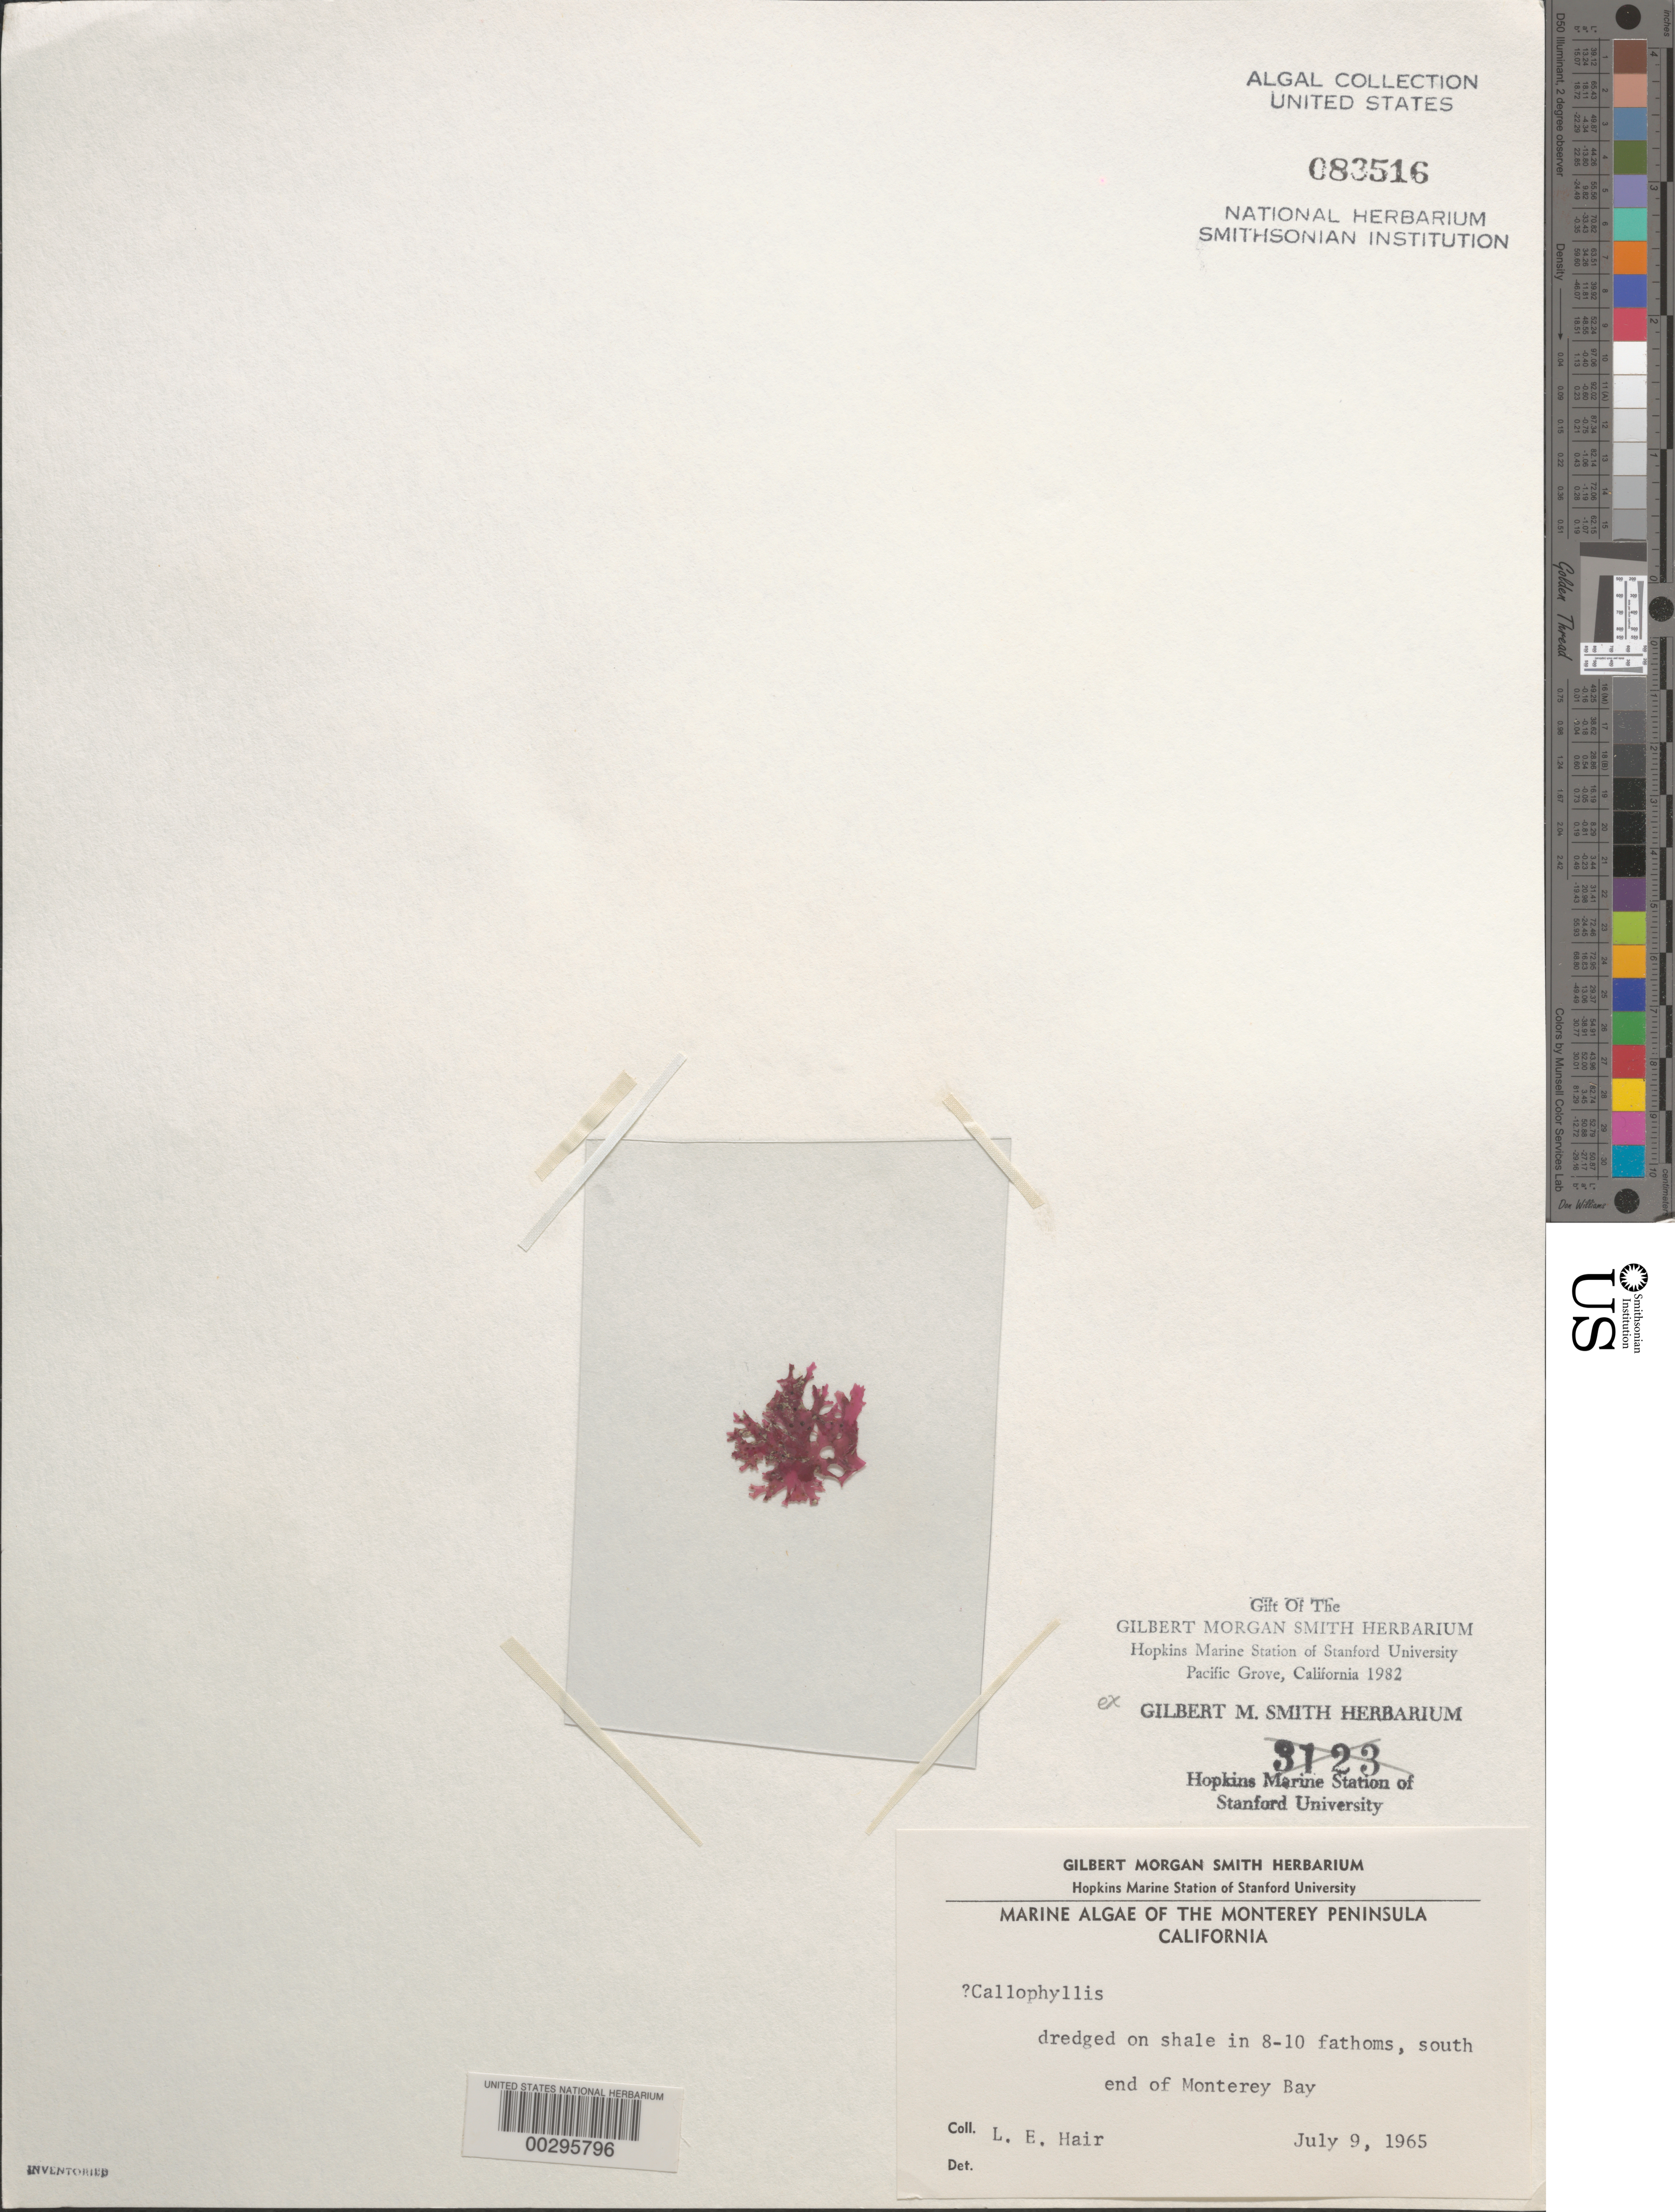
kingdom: Plantae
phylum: Rhodophyta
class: Florideophyceae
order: Gigartinales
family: Kallymeniaceae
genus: Callophyllis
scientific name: Callophyllis sp.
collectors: L. Hair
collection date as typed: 09 Jul 1965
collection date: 1965-07-09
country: United States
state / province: California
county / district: Monterey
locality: Monterey Bay, south end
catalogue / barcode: US 83516